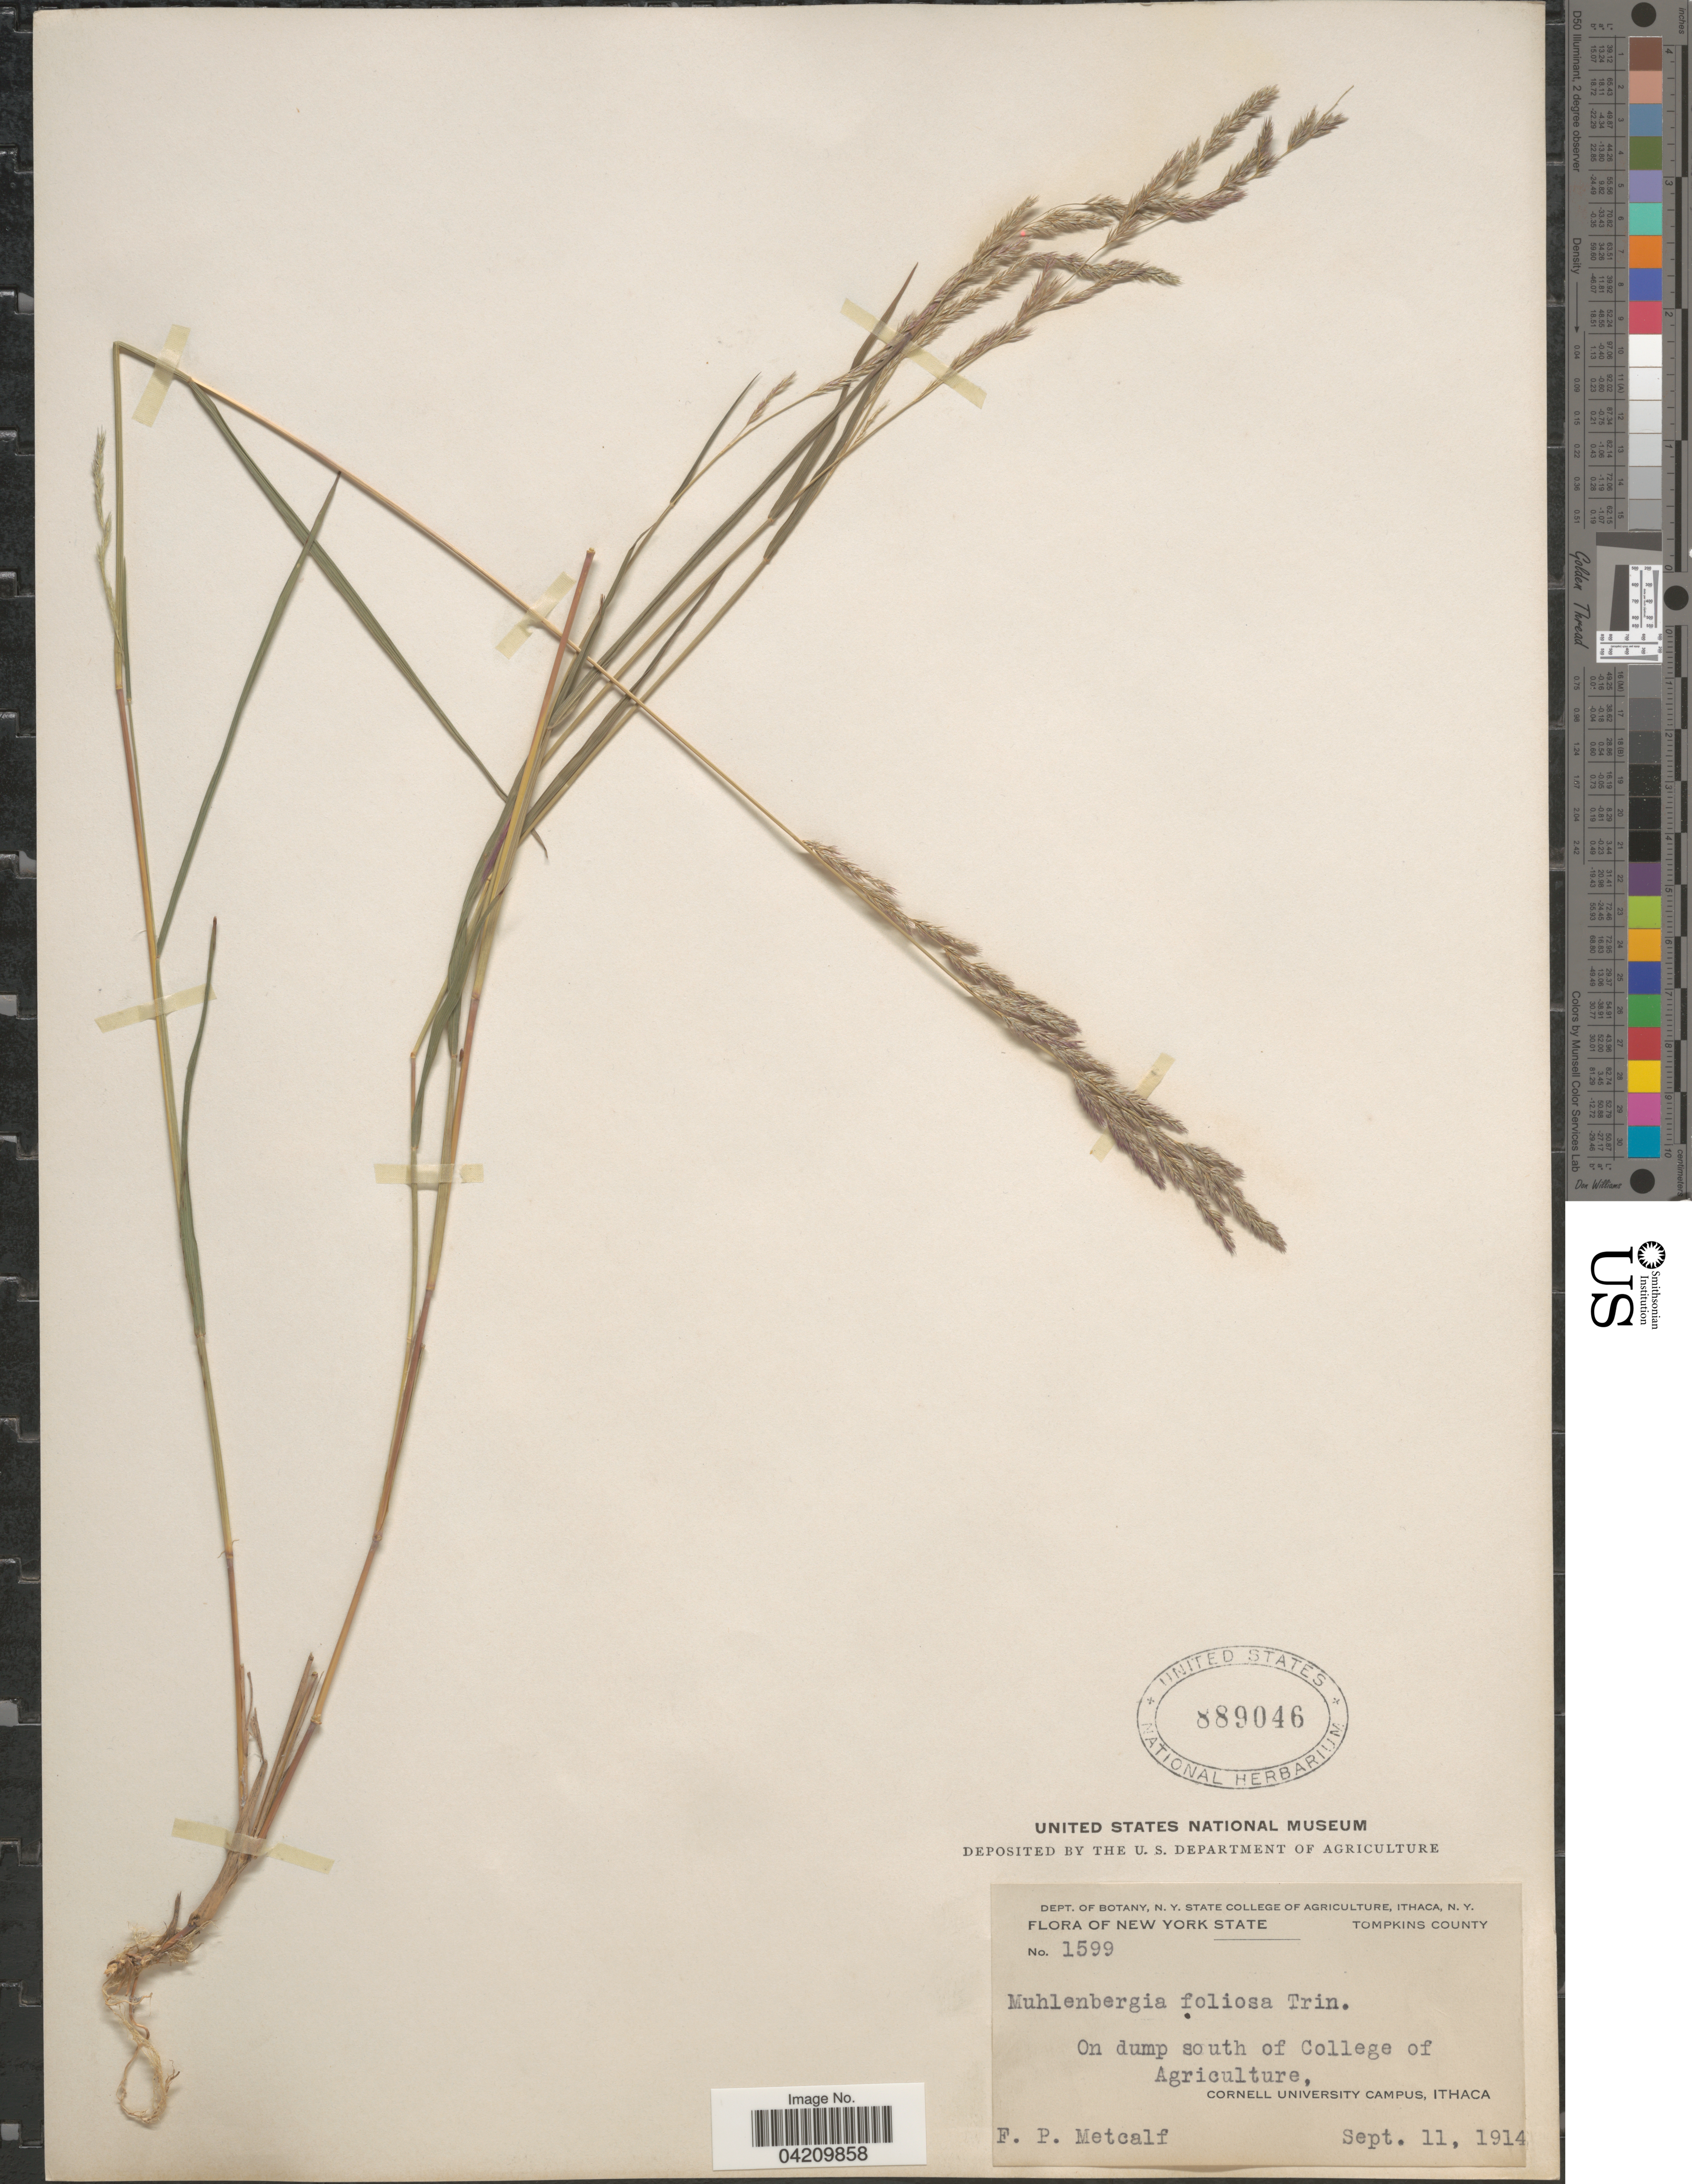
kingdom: Plantae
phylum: Tracheophyta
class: Liliopsida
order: Poales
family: Poaceae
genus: Muhlenbergia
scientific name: Muhlenbergia mexicana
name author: (L.) Trin.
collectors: F. Metcalf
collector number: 1599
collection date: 1914-09-11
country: United States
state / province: New York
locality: Tompkins County. On dump south of College of Agriculture, Cornell University Campus, Ithaca.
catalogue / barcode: US 889046